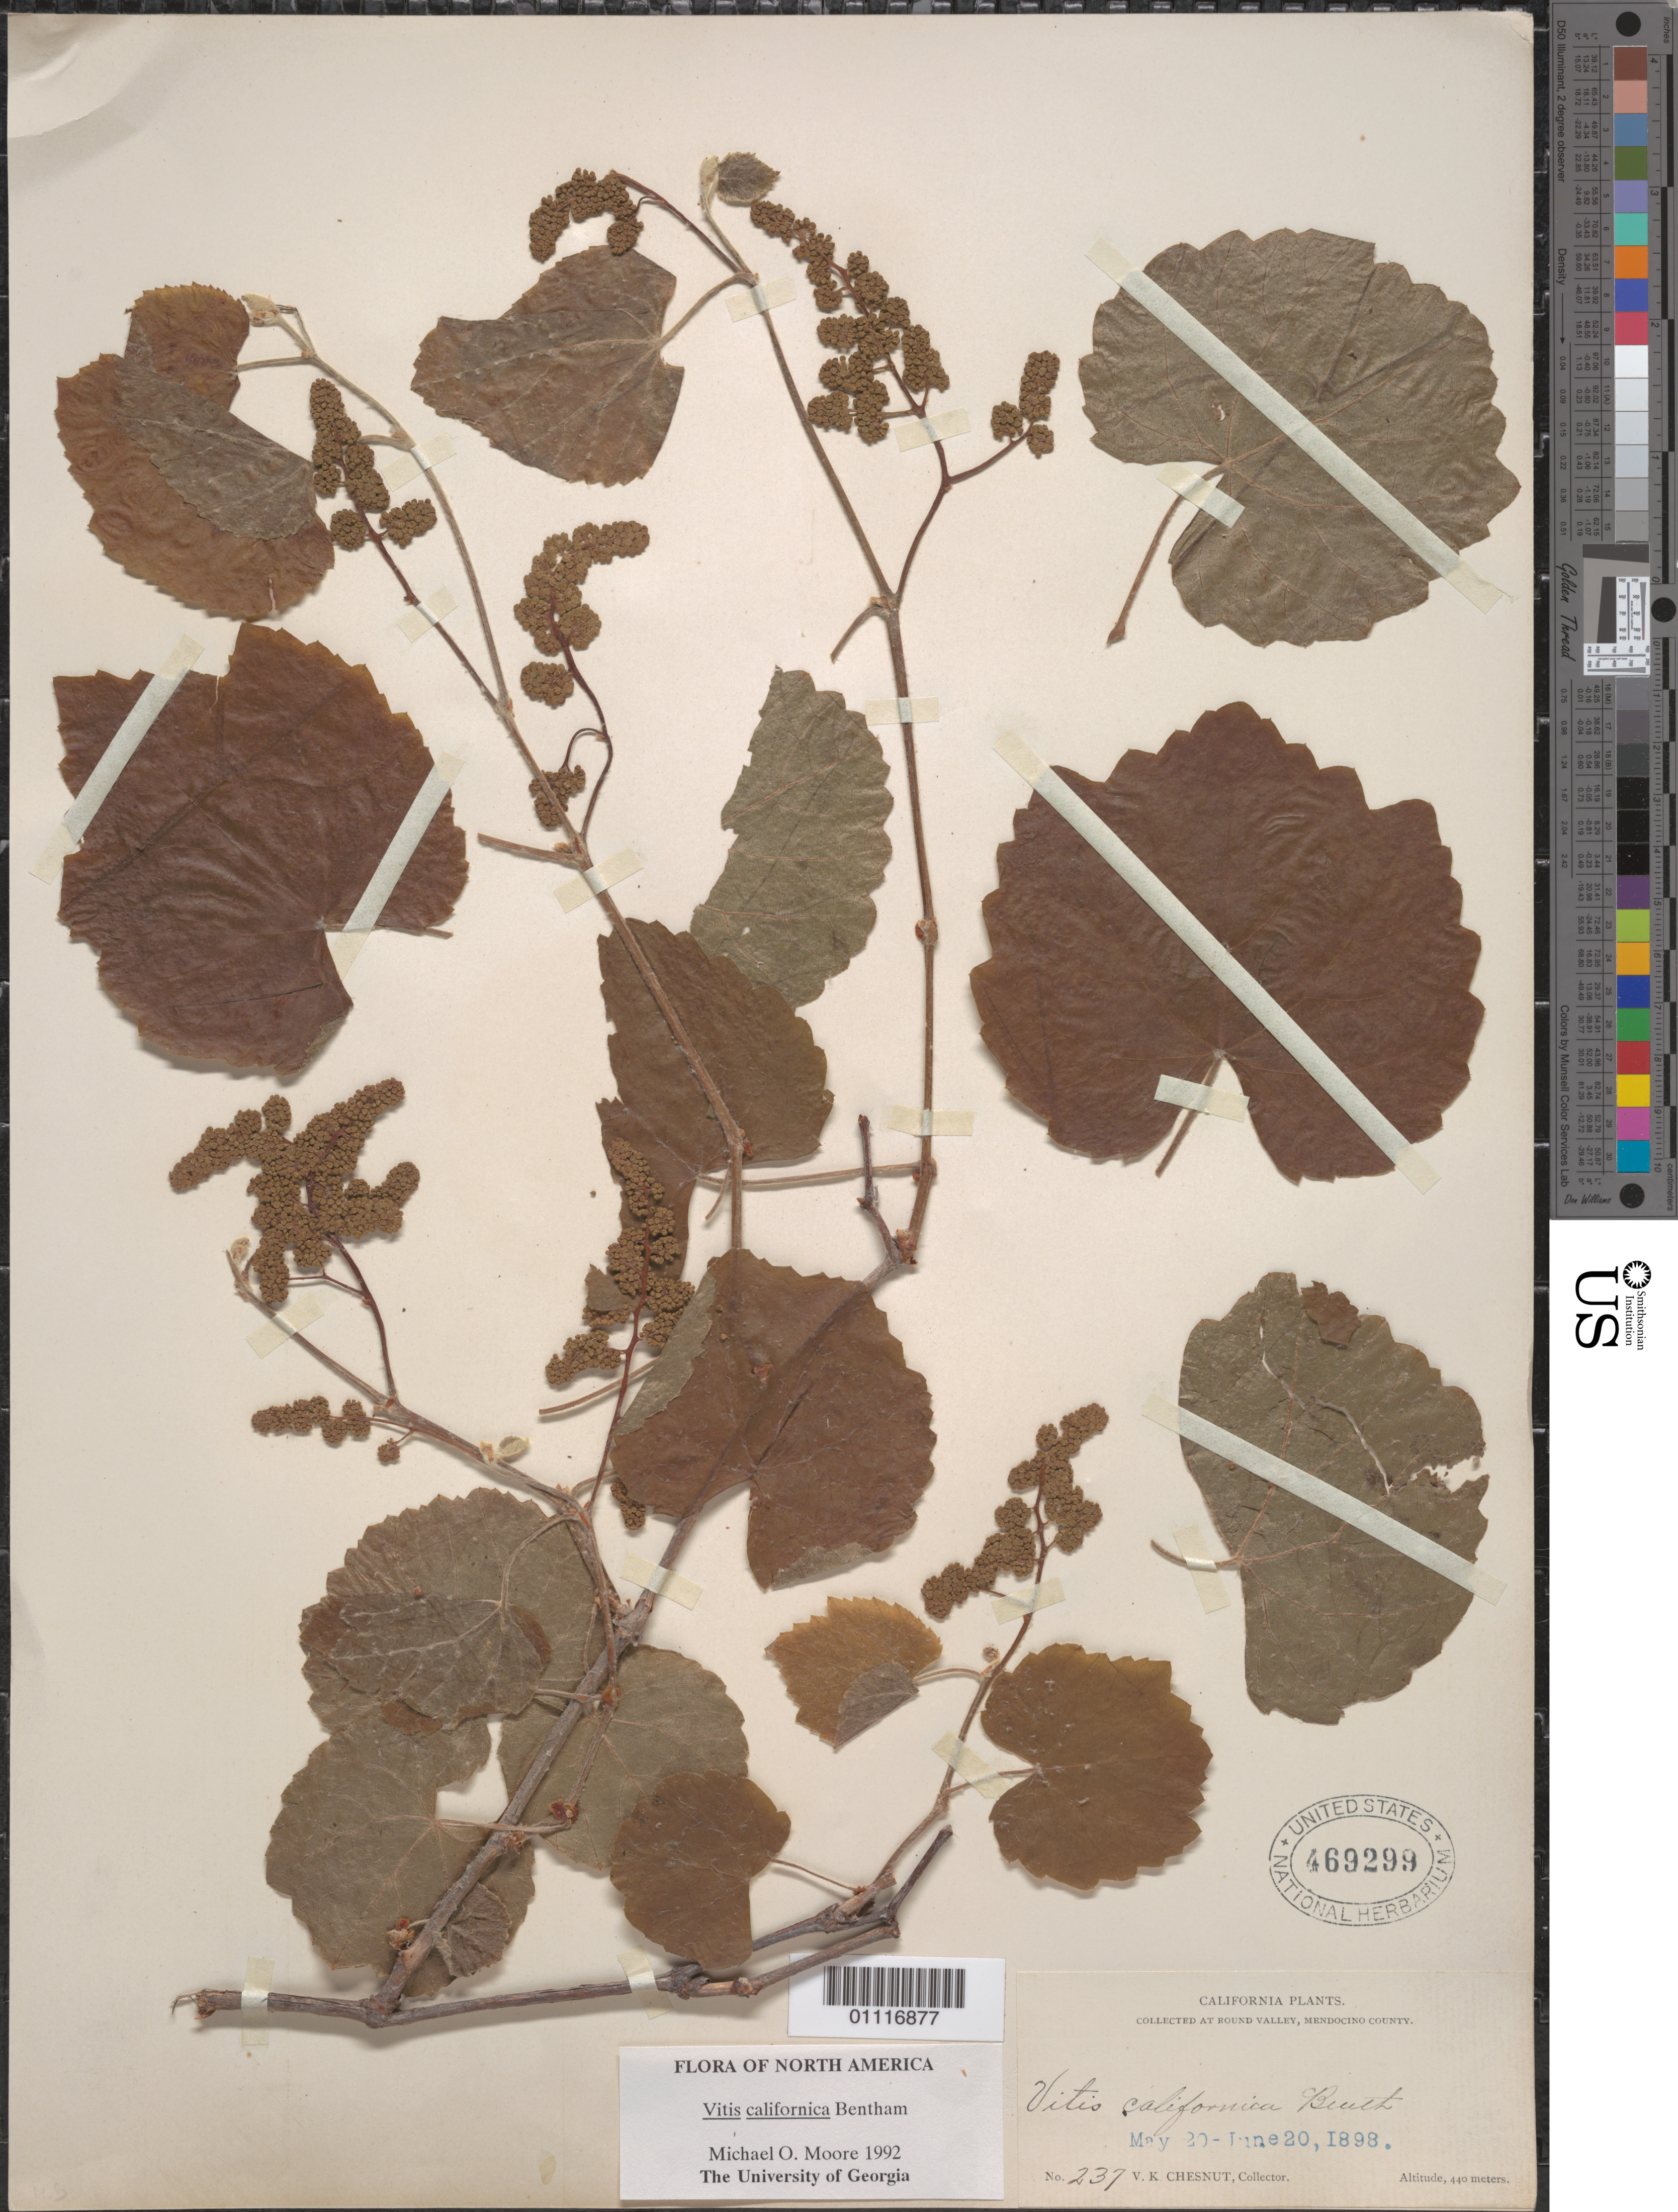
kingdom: Plantae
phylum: Tracheophyta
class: Magnoliopsida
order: Vitales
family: Vitaceae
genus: Vitis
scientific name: Vitis californica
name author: Benth.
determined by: Moore, M. O.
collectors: V. Chesnut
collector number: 237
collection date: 1898-05-20/1898-06-20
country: United States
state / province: California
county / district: Mendocino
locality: at Round Valley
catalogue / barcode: US 469299